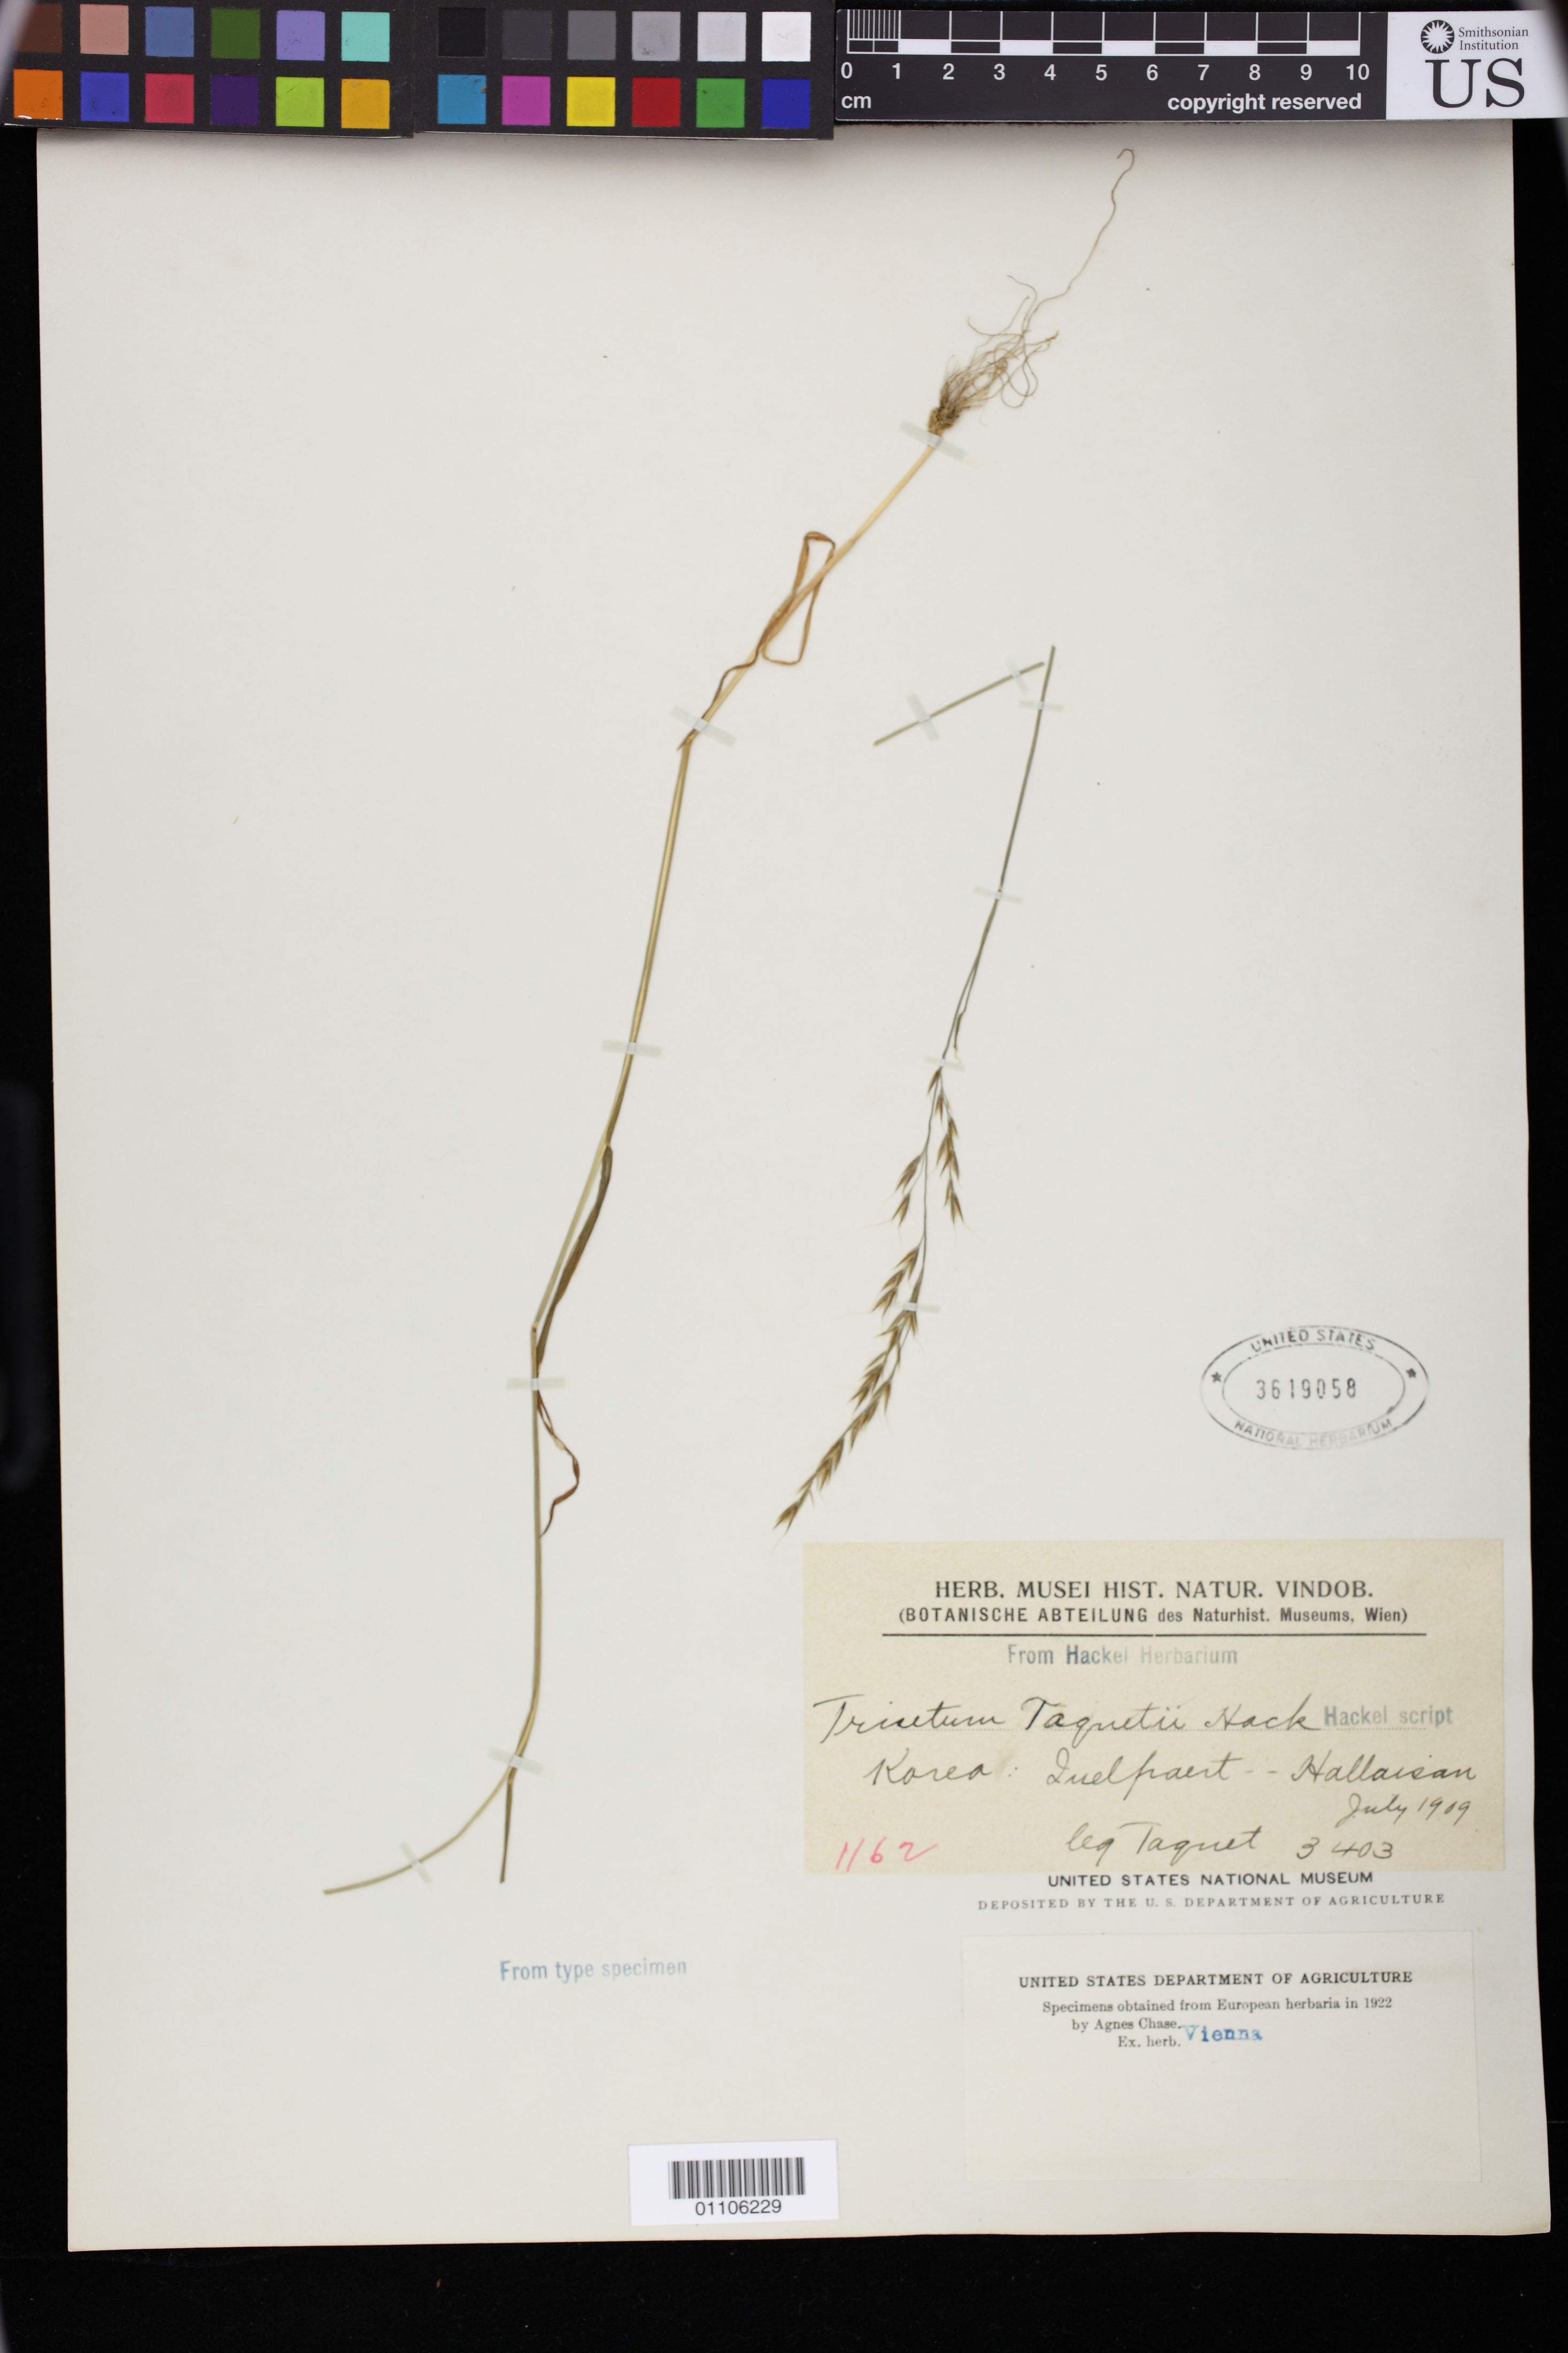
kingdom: Plantae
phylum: Tracheophyta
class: Liliopsida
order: Poales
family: Poaceae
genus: Trisetum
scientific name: Trisetum taquetii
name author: Hack.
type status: Isotype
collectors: E. Taquet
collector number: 3403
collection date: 1909-07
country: South Korea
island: Quelpaert (Cheju)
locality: Quelpaert, Corea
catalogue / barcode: US 3619058